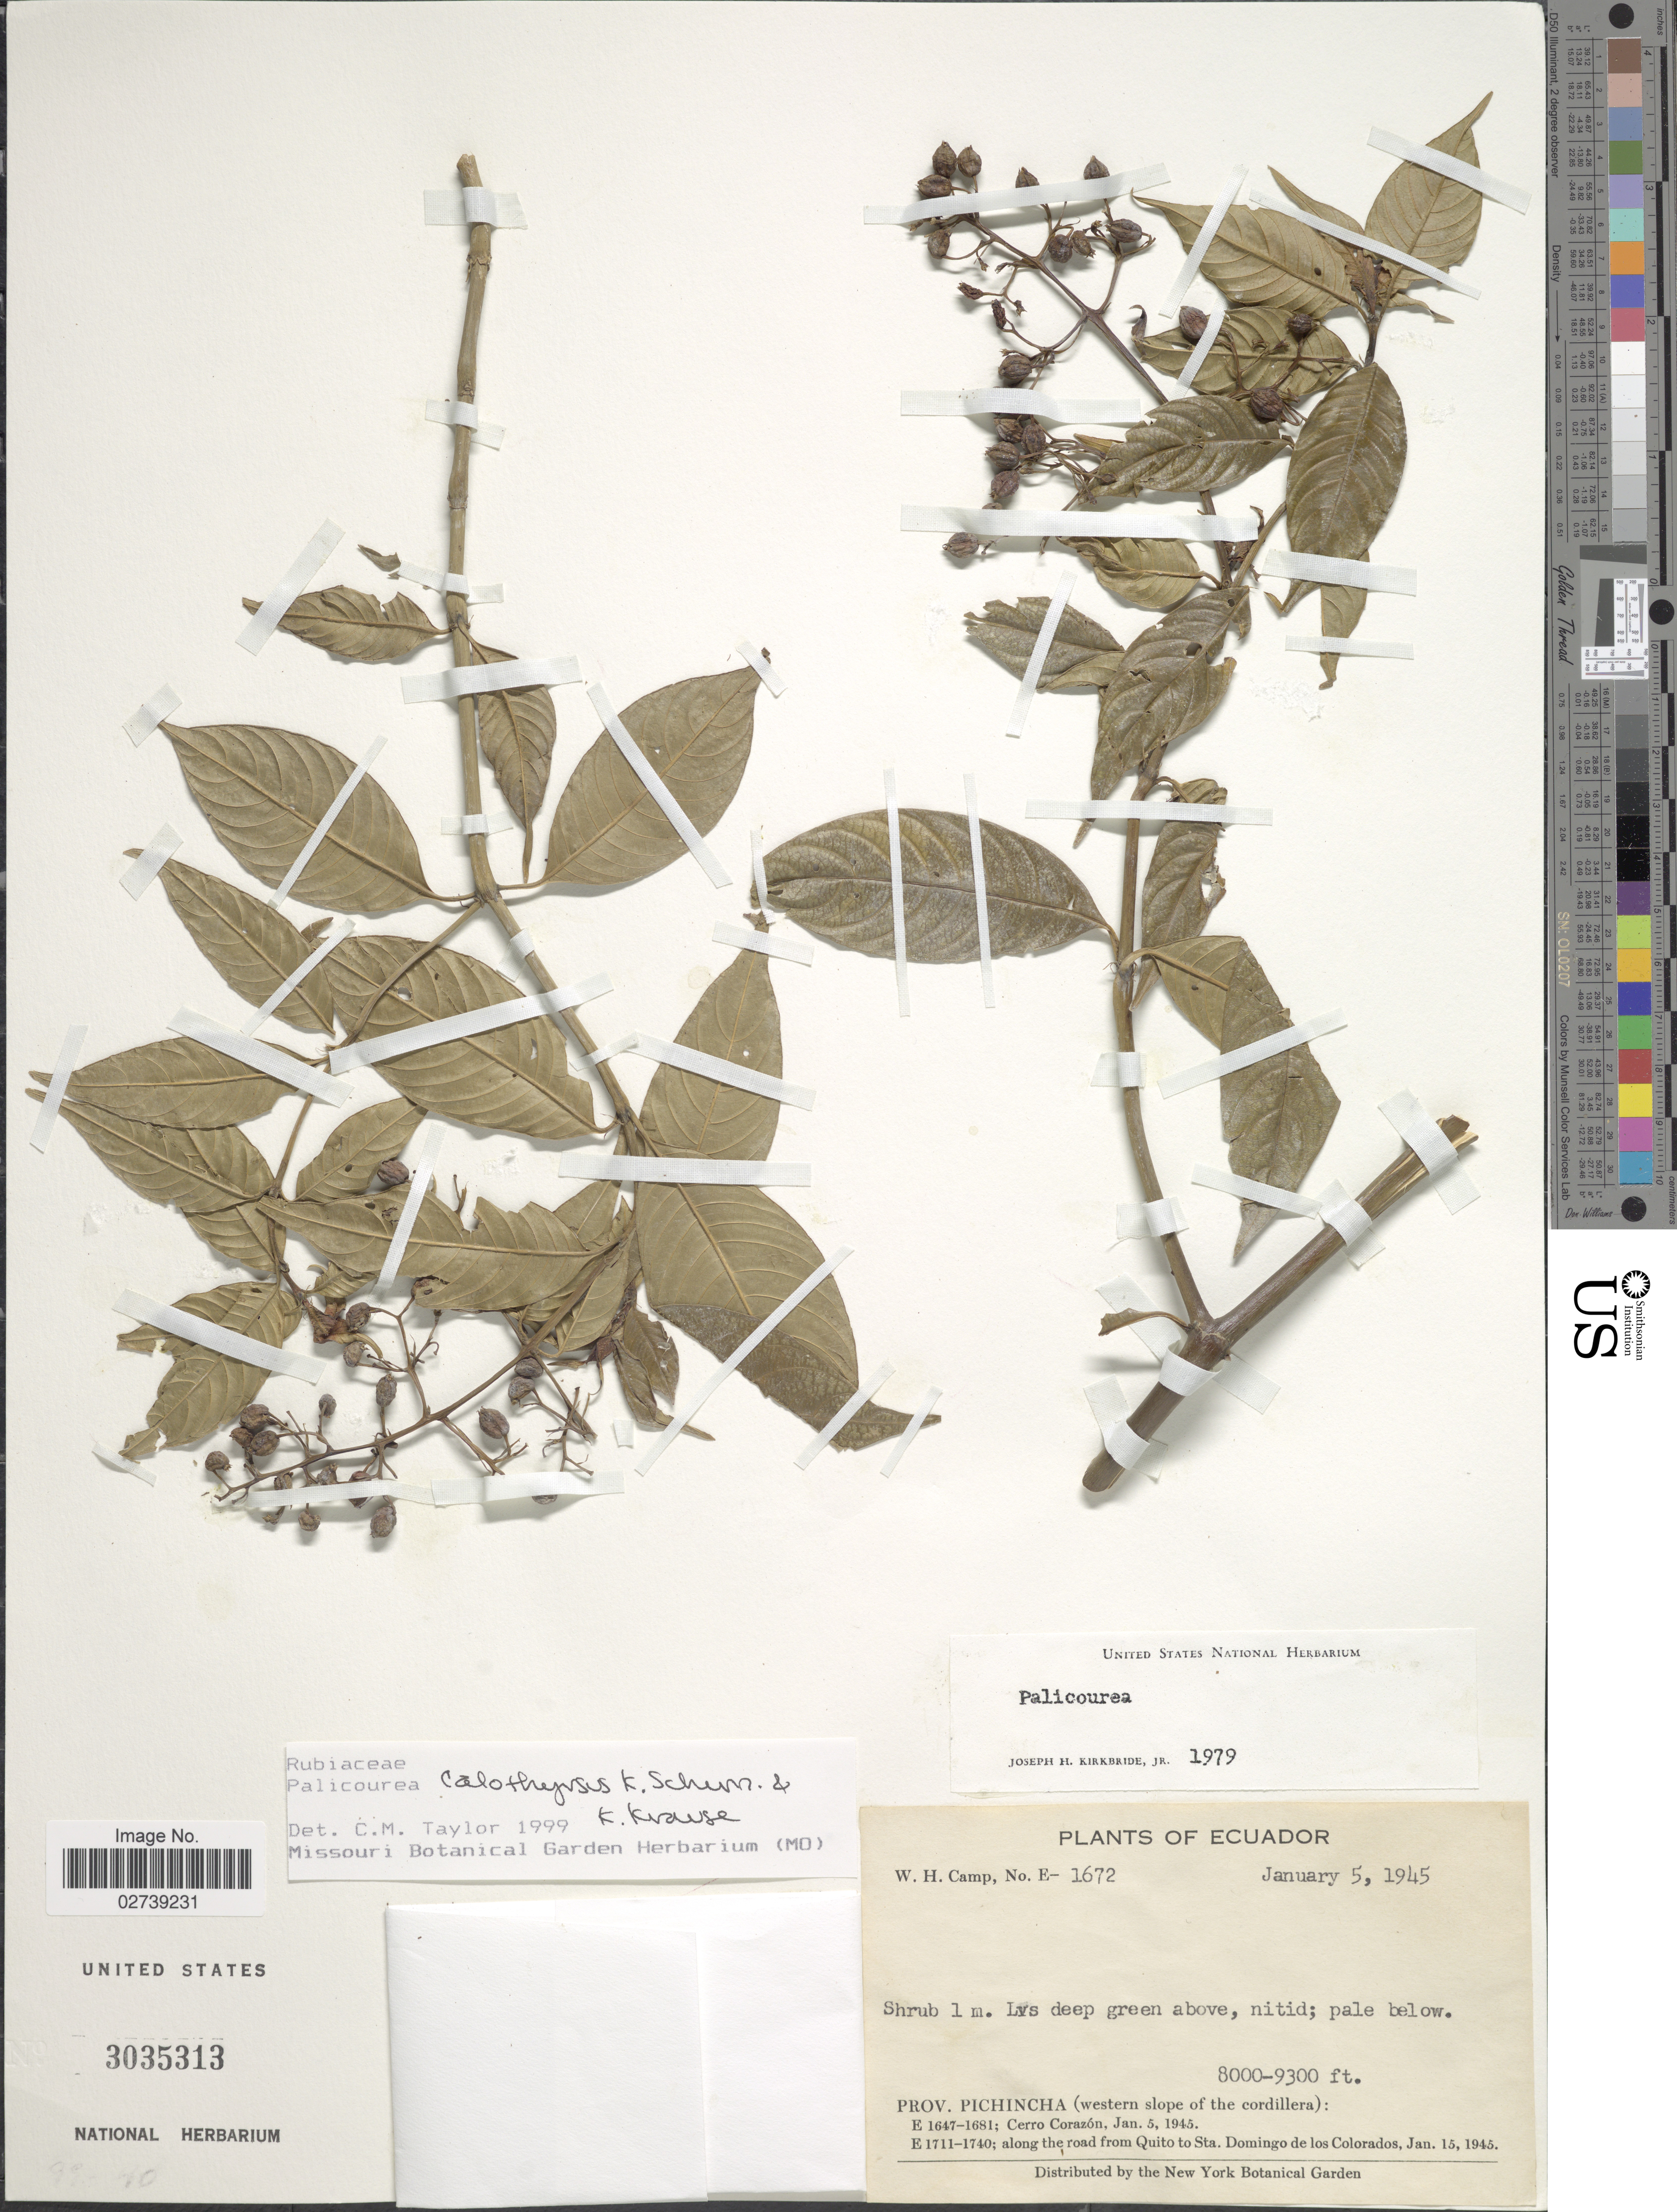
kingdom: Plantae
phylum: Tracheophyta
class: Magnoliopsida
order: Gentianales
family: Rubiaceae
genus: Palicourea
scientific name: Palicourea calothyrsus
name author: K. Schum. & K. Krause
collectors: W. H. Camp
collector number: E-1672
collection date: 1945-01-05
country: Ecuador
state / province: Pichincha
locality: (western slope of the cordillera): Cerro Corazon.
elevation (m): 2438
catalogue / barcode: US 3035313